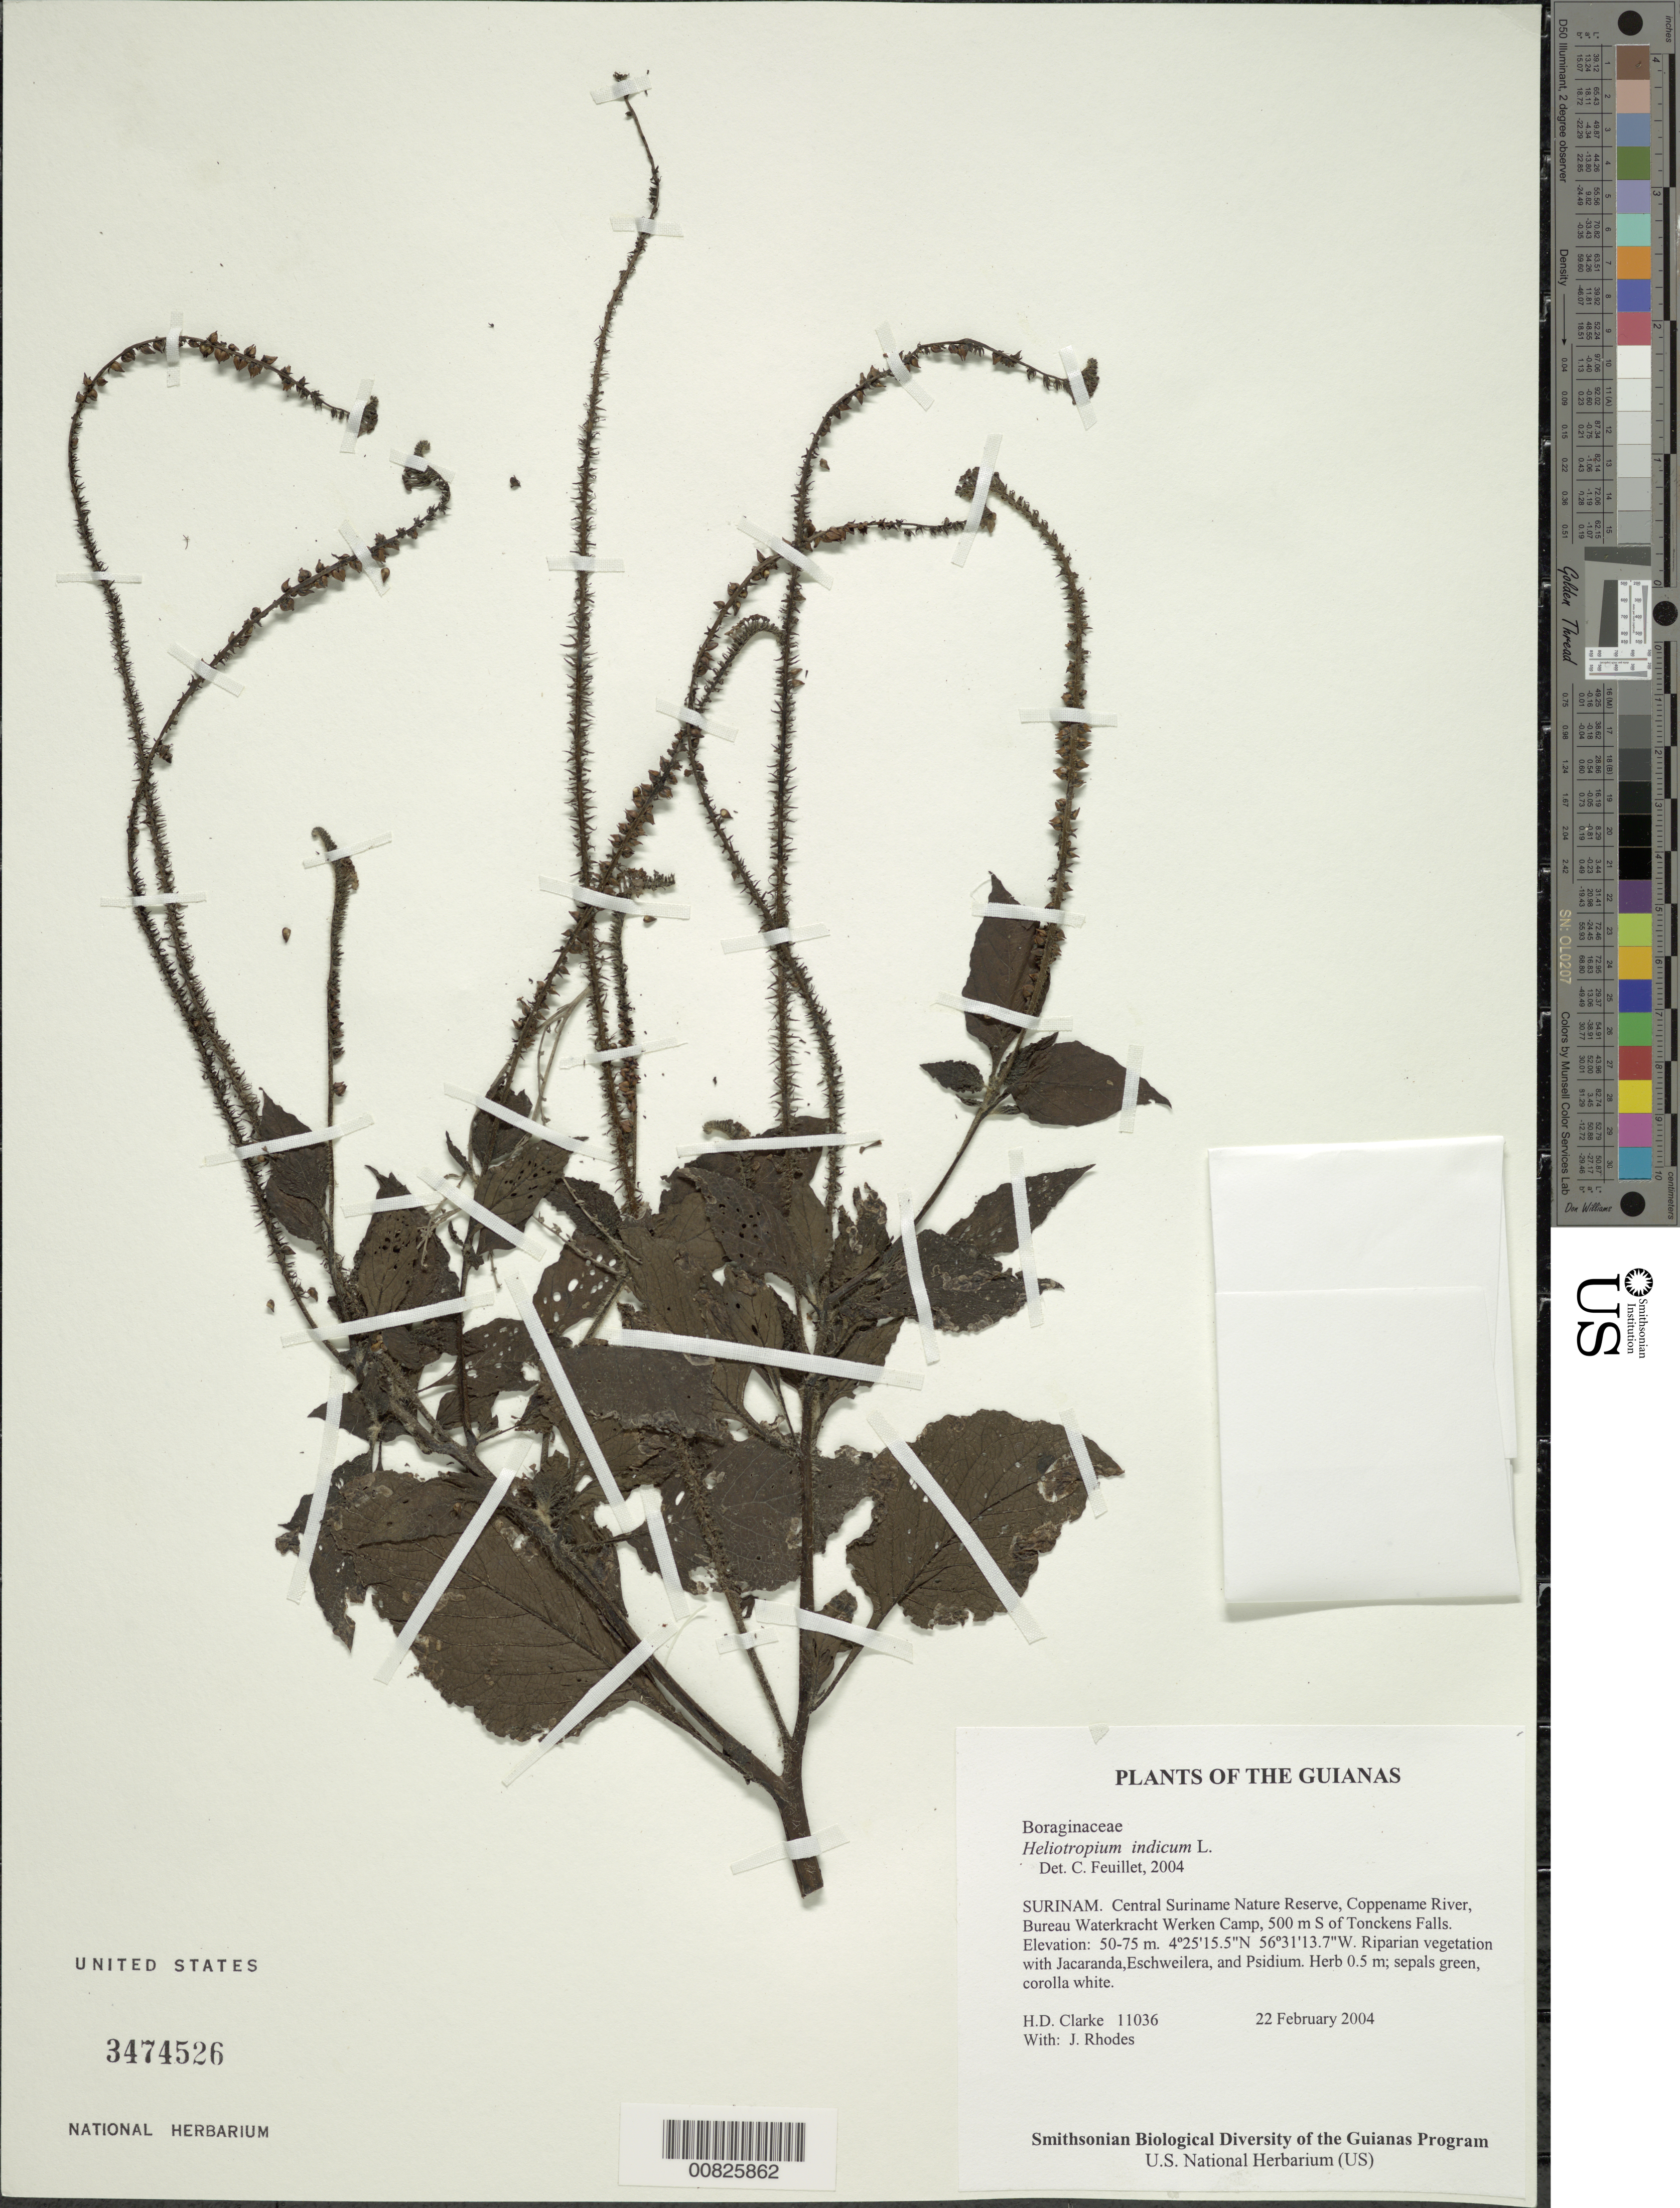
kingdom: Plantae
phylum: Tracheophyta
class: Magnoliopsida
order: Boraginales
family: Heliotropiaceae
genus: Heliotropium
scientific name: Heliotropium polyphyllum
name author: Lehm.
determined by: Feuillet, C.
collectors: H. D. Clarke & J. Rhodes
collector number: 11036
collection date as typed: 22 February 2004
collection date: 2004-02-22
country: Suriname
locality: Central Suriname Nature Reserve, Coppename River, Bureau Waterkracht Werken Camp, 500 m S of Tonckens Falls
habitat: Riparian vegetation with Jacaranda,Eschweilera, and Psidium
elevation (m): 50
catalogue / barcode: US 3474526